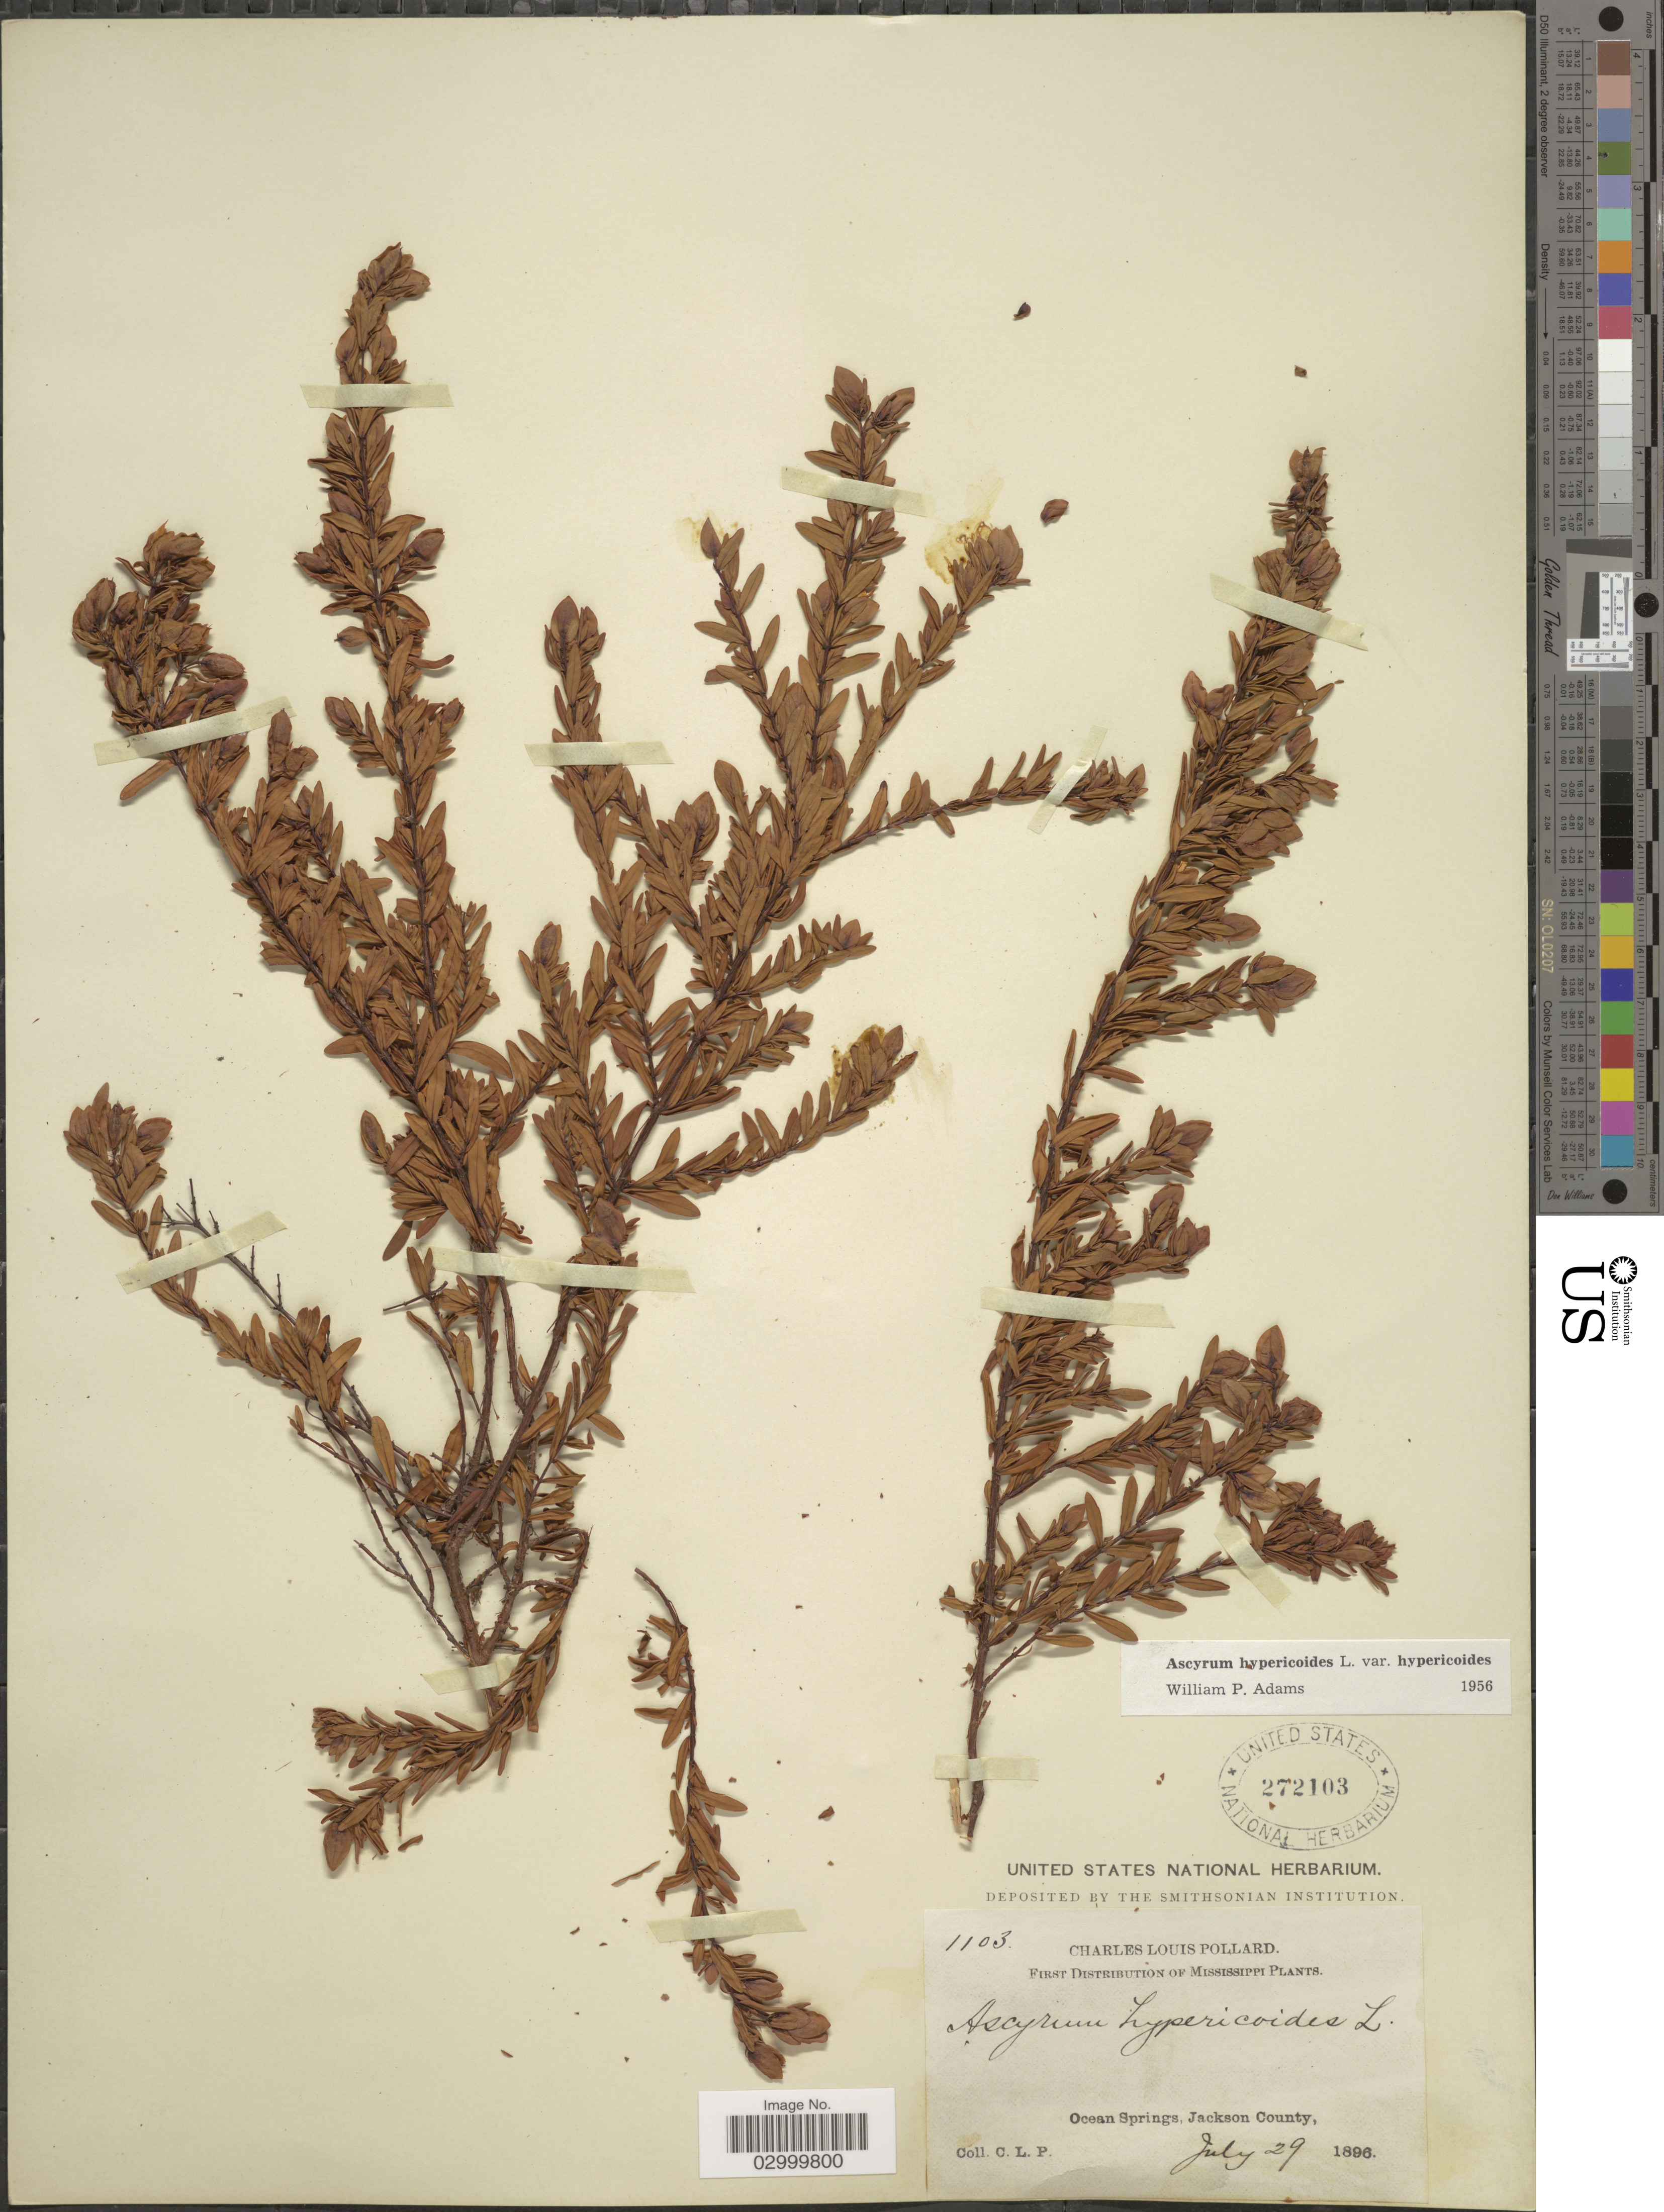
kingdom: Plantae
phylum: Tracheophyta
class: Magnoliopsida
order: Malpighiales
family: Hypericaceae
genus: Hypericum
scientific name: Hypericum hypericoides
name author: (L.) Crantz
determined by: Strong, Mark T., (BOT), Smithsonian Institution - National Museum of Natural History (UNITED STATES)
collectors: C. L. Pollard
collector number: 1103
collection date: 1896-07-29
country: United States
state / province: Mississippi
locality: Ocean Springs, Jackson County.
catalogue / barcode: US 272103